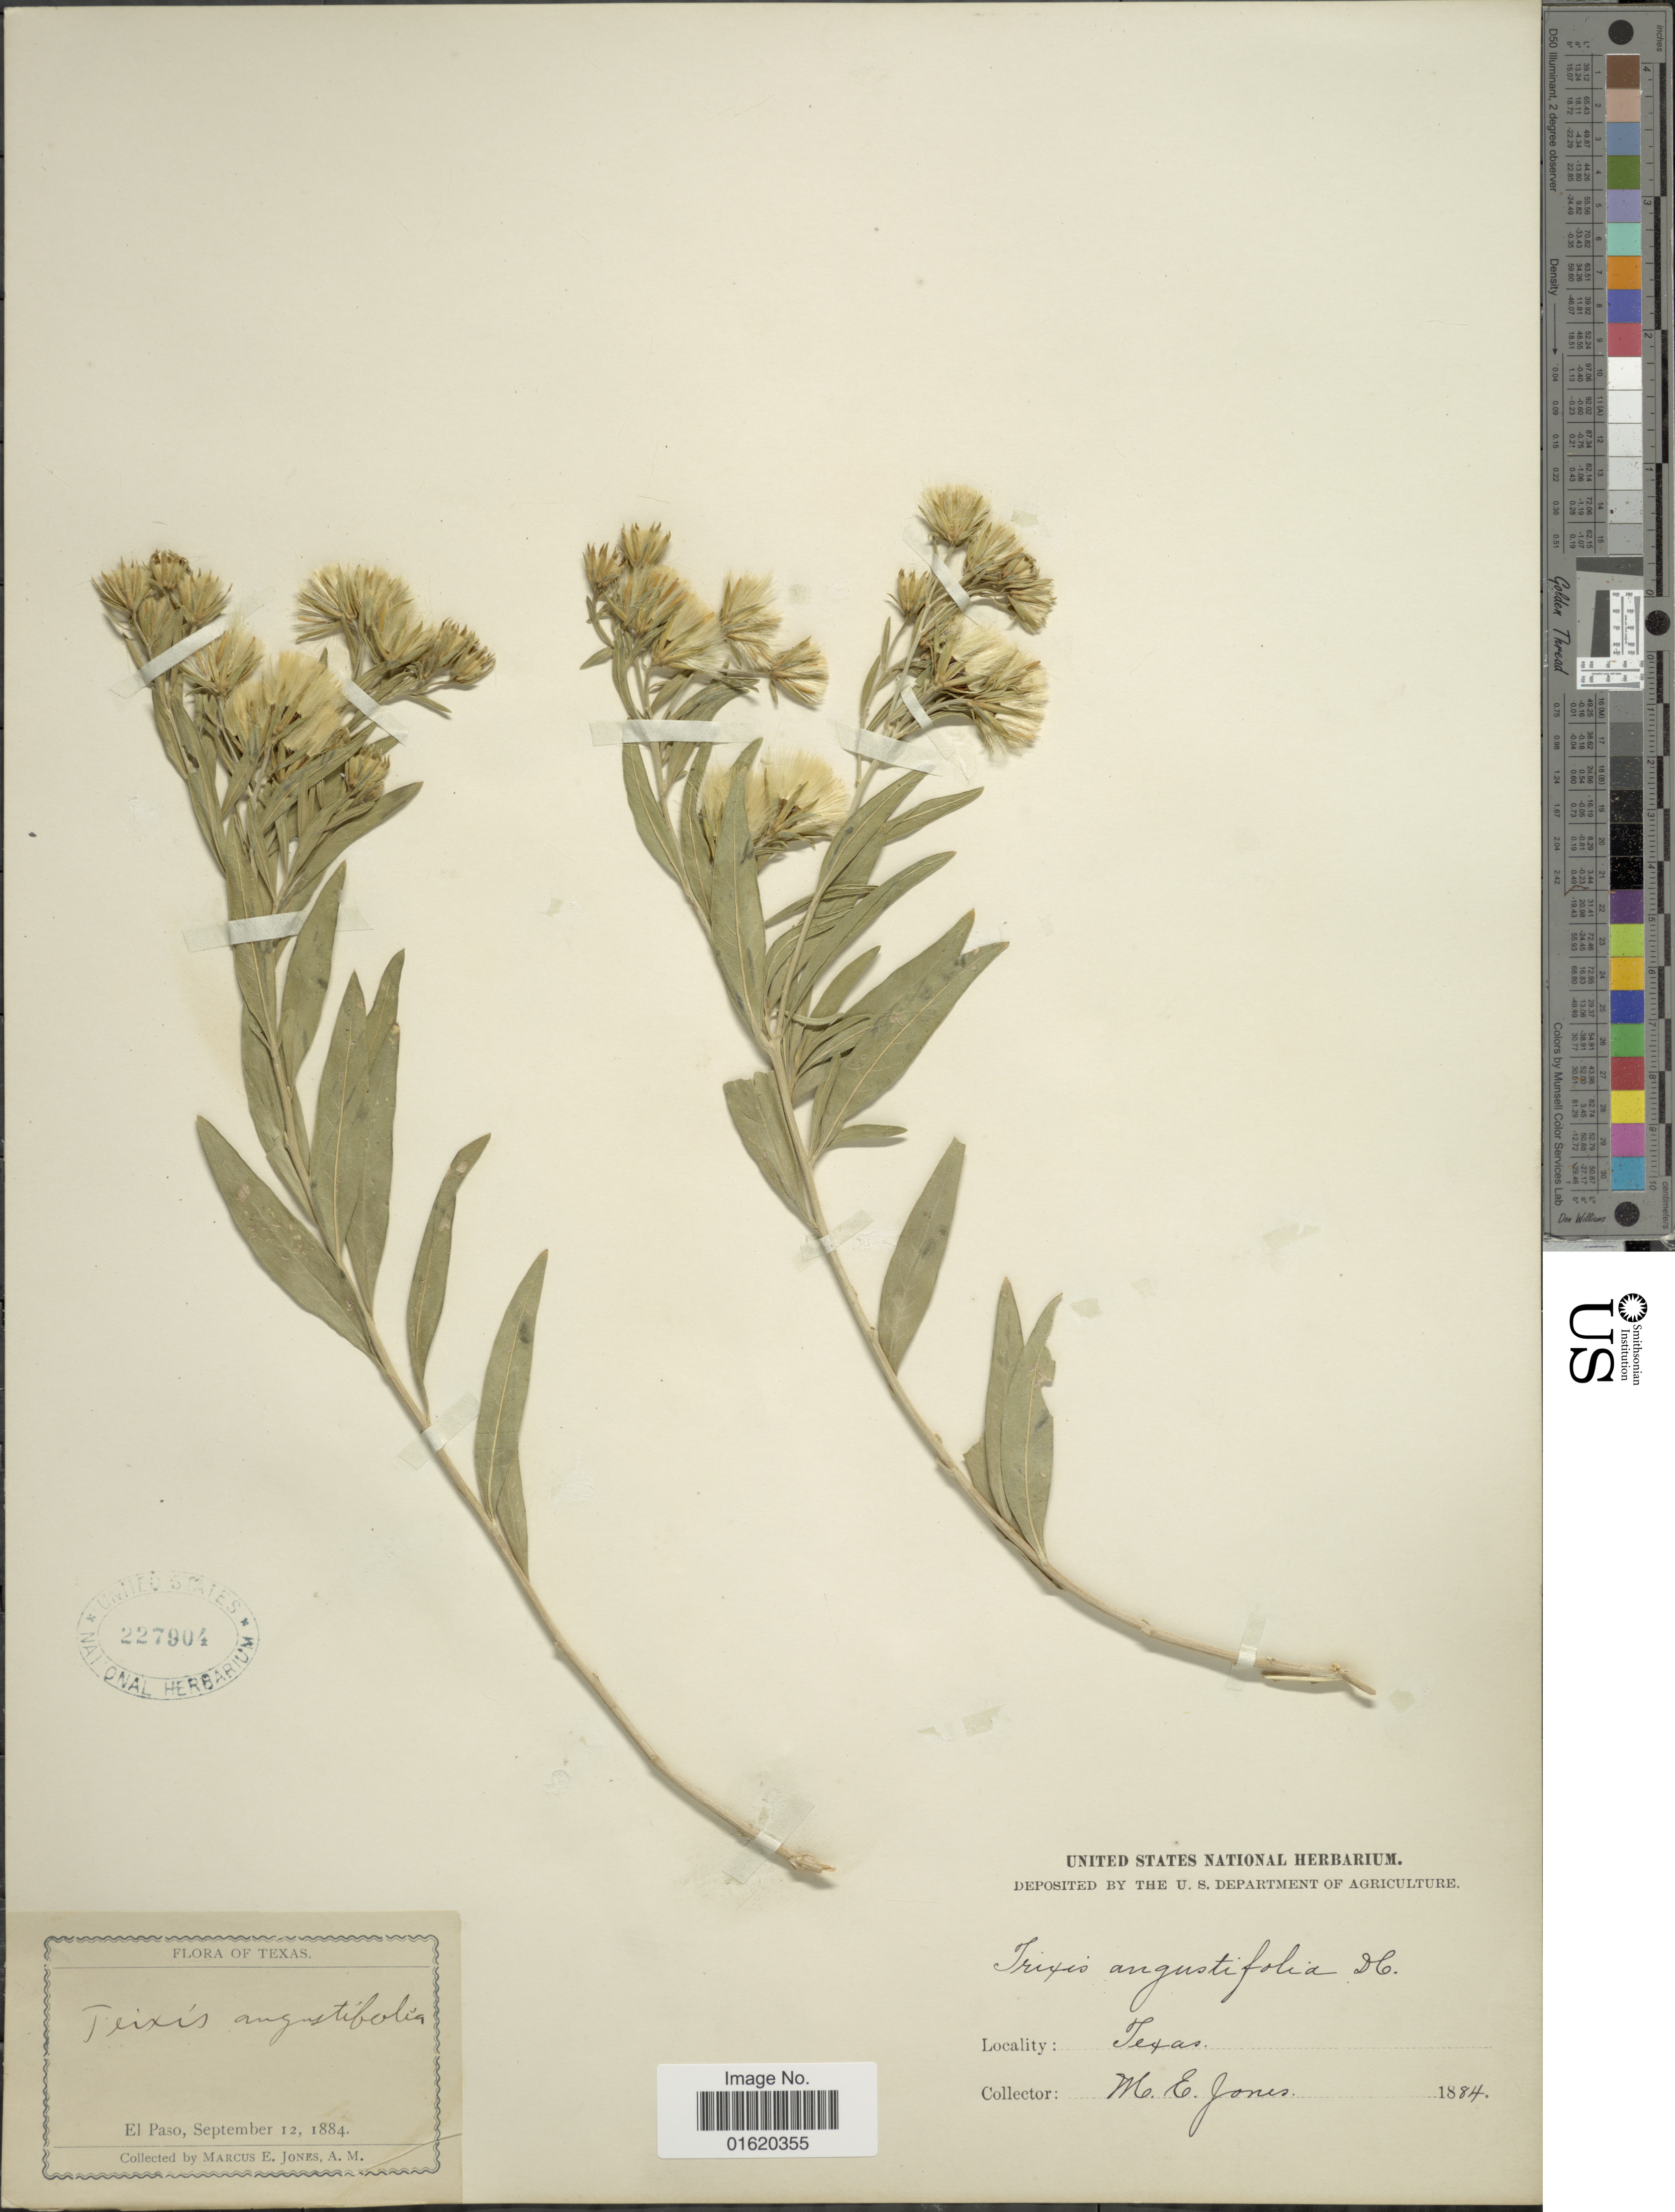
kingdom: Plantae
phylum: Tracheophyta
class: Magnoliopsida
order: Asterales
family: Asteraceae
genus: Trixis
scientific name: Trixis californica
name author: Kellogg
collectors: M. E. Jones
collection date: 1884-09-12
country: United States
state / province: Texas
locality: El PAso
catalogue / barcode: US 227904